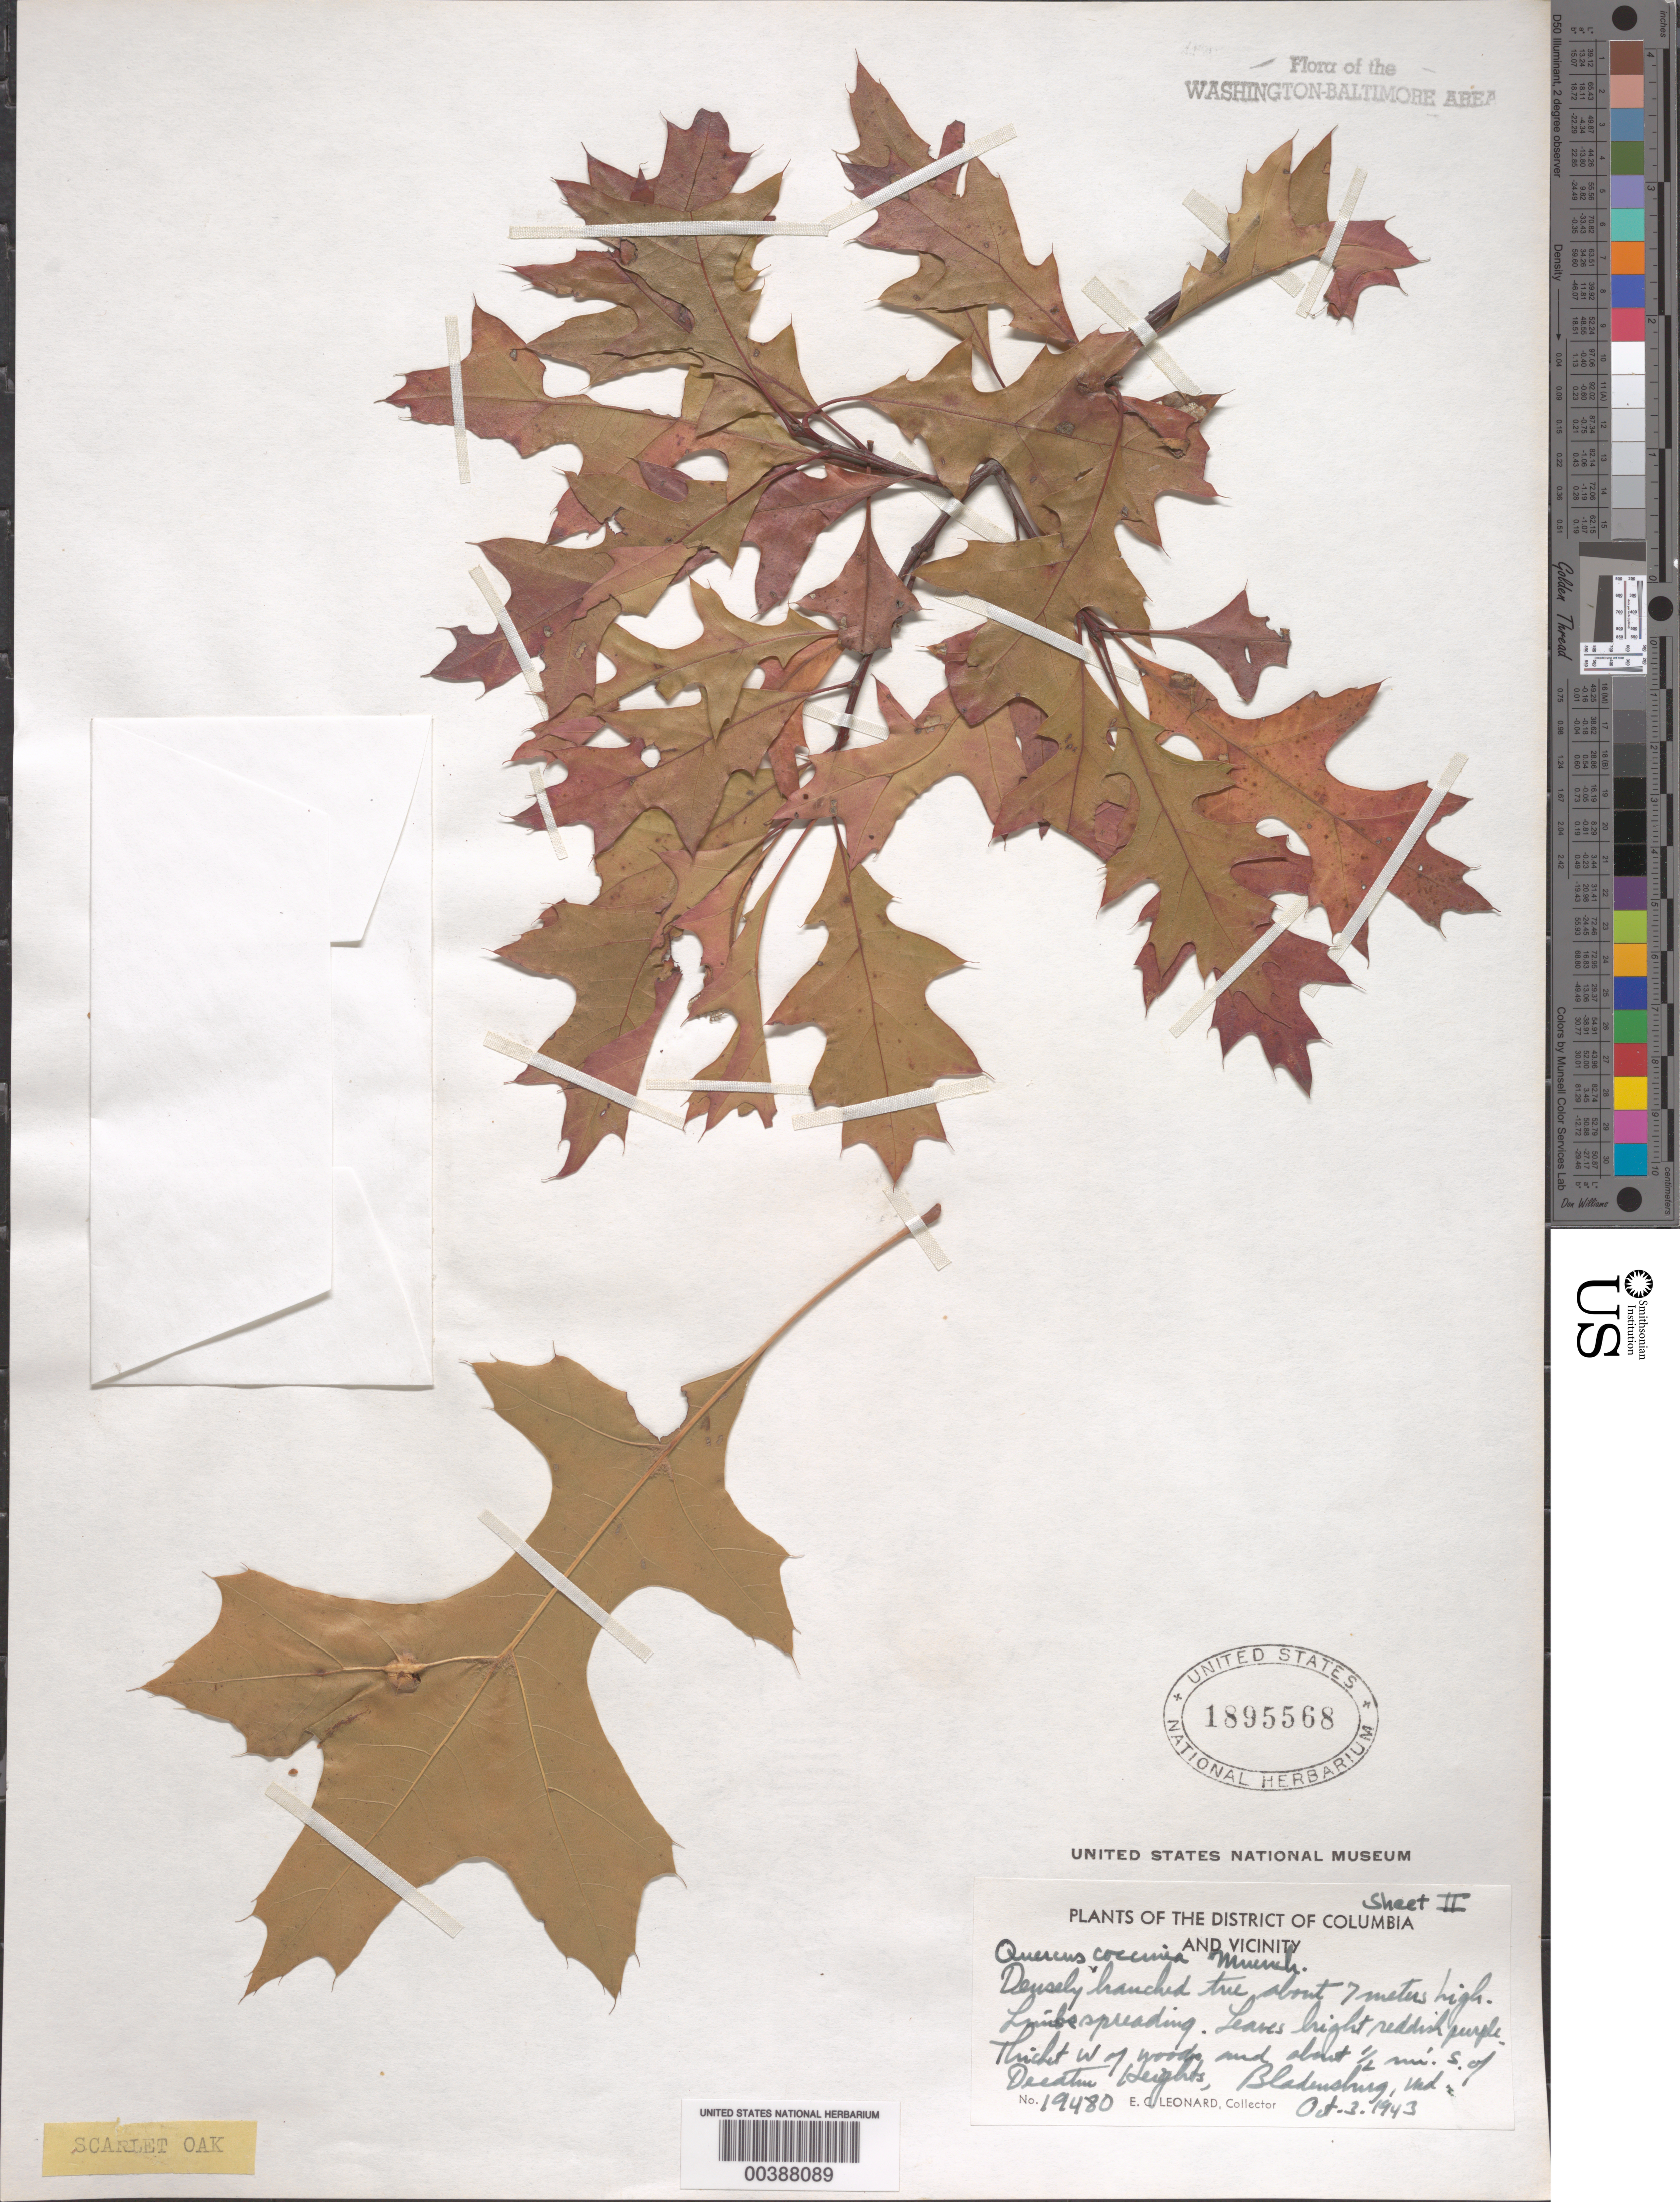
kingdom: Plantae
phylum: Tracheophyta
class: Magnoliopsida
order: Fagales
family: Fagaceae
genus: Quercus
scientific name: Quercus coccinea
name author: Münchh.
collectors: E. C. Leonard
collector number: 19480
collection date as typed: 03 Oct 1943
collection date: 1943-10-03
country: United States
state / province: Maryland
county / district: Prince George's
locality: South of Decatur Heights, Bladensburg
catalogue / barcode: US 1895568